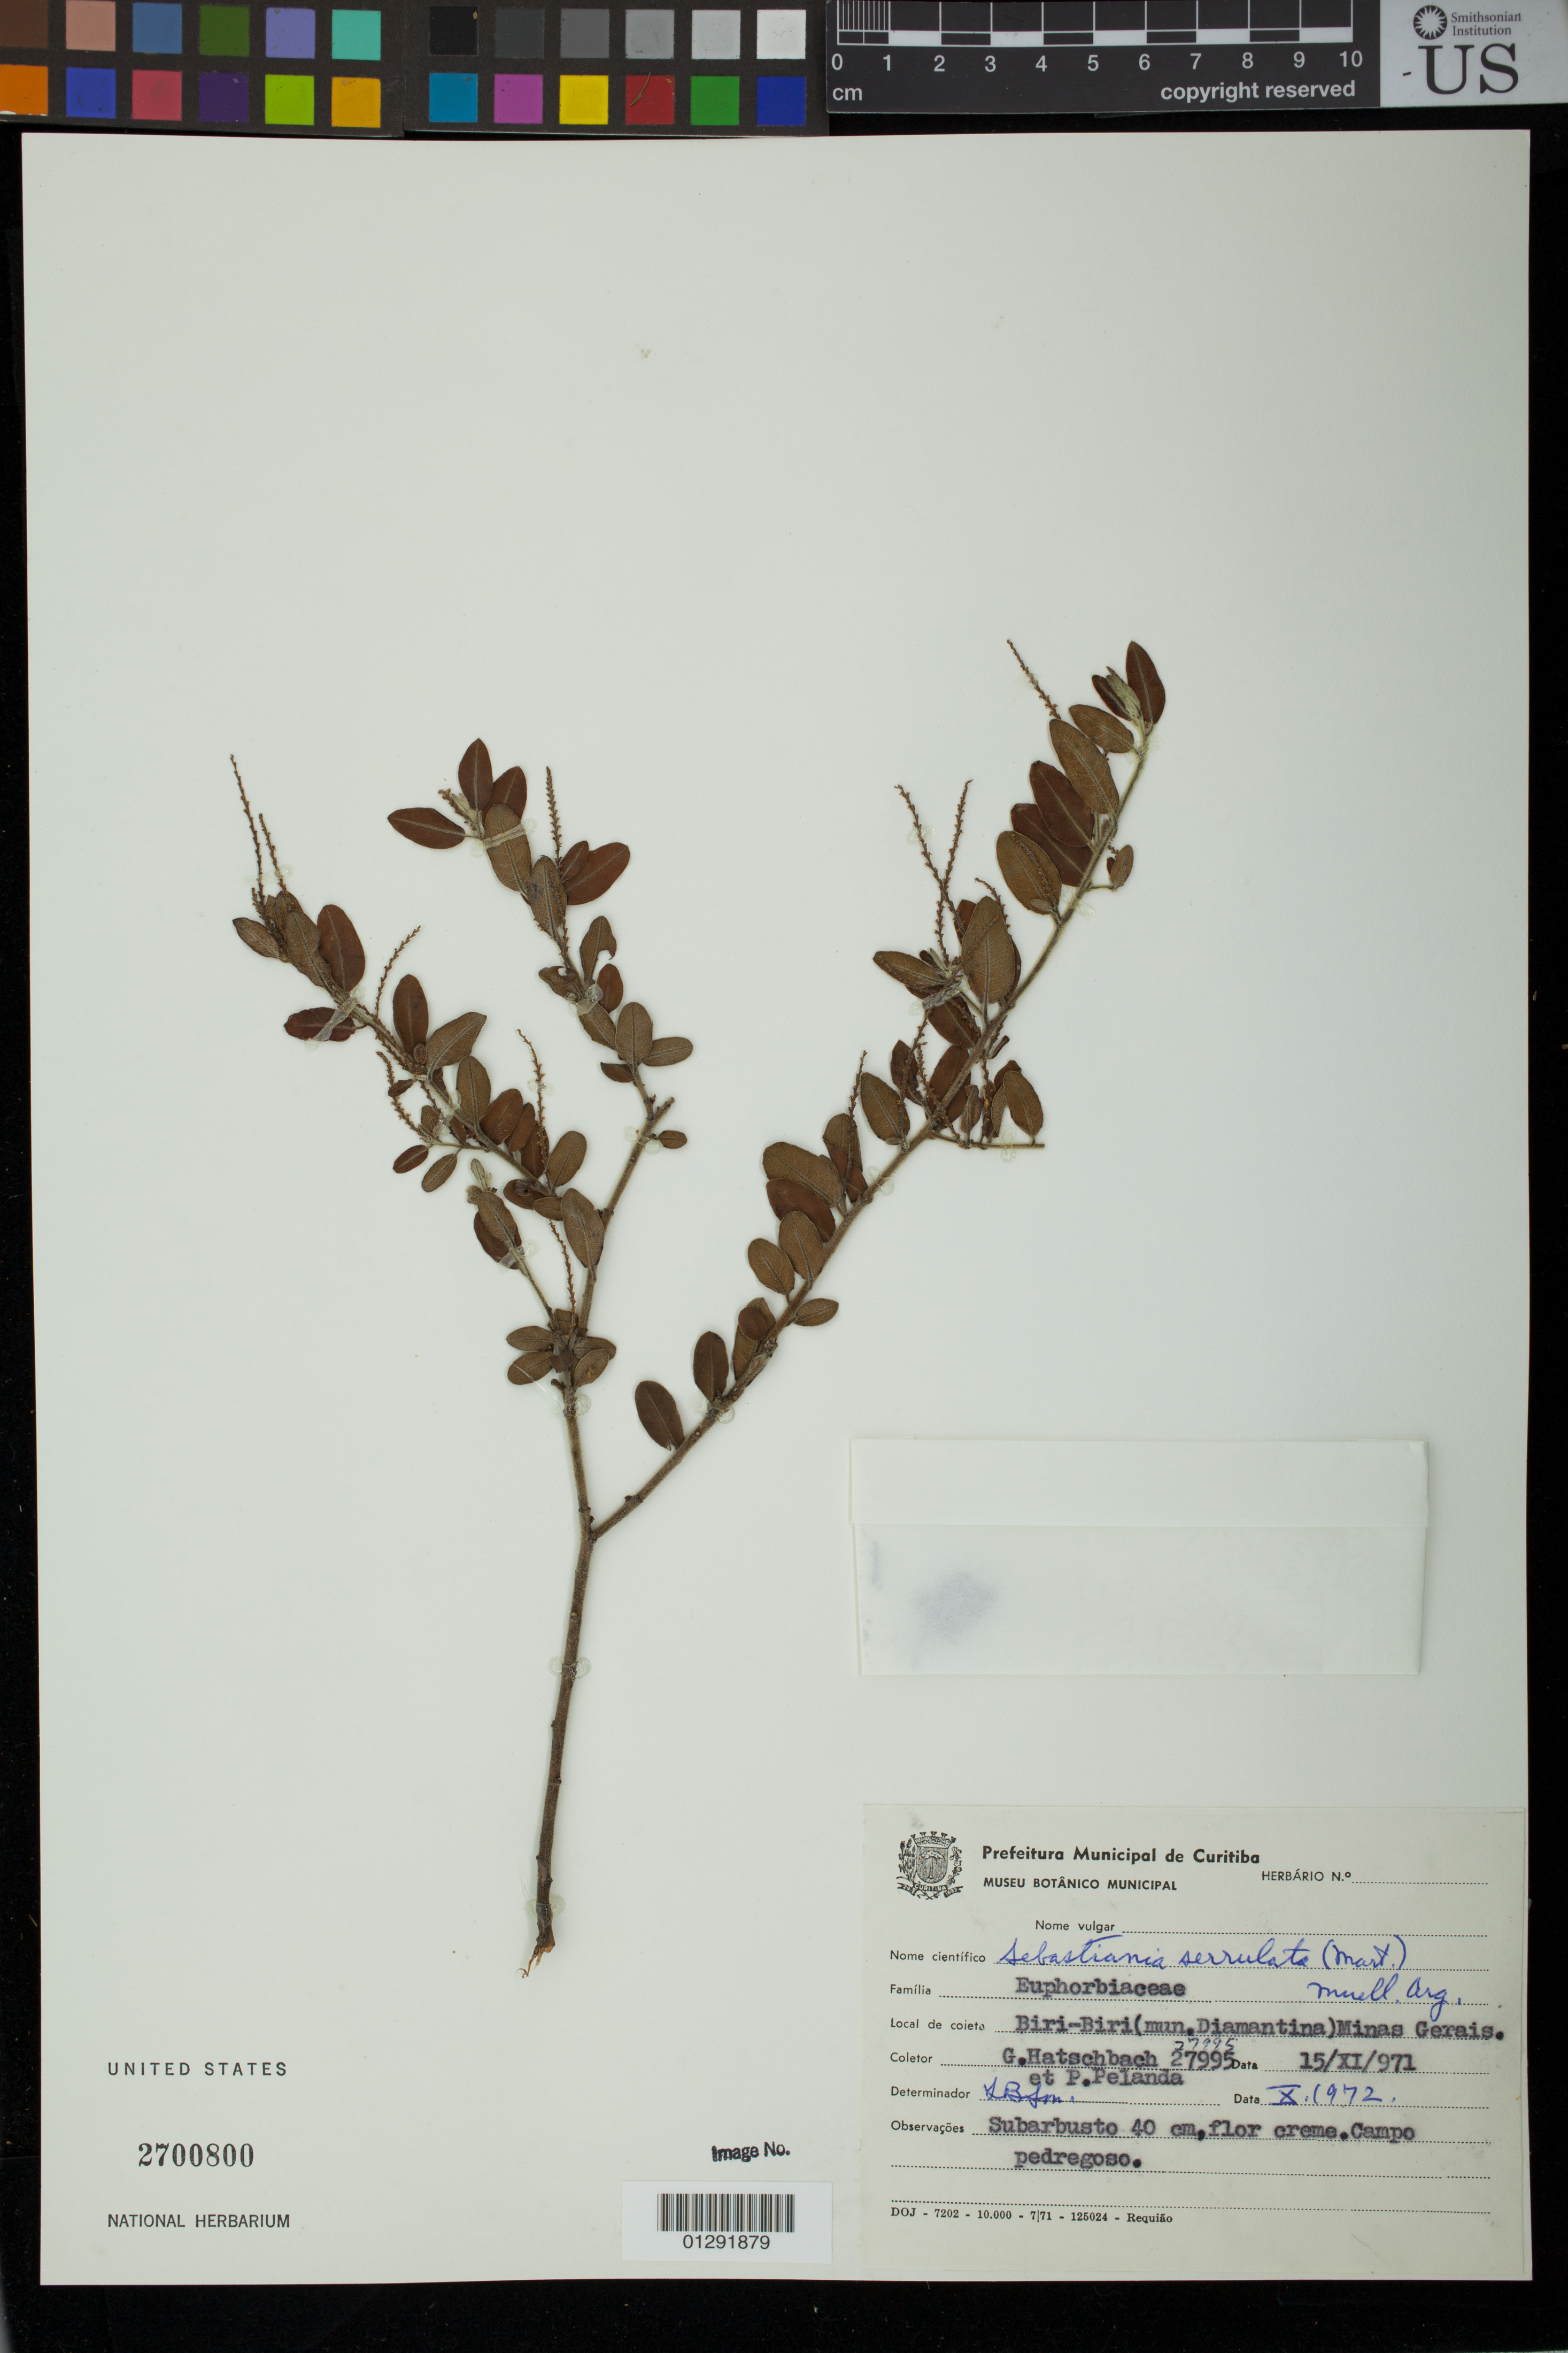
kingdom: Plantae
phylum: Tracheophyta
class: Magnoliopsida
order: Malpighiales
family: Euphorbiaceae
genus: Sebastiania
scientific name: Sebastiania serrulata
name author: (Mart.) Müll. Arg.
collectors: G. Hatschbach & P. Pelanda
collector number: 27995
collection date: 1971-11-15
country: Brazil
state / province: Minas Gerais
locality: Biri-Biri (mun. Diamantina)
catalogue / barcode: US 2700800